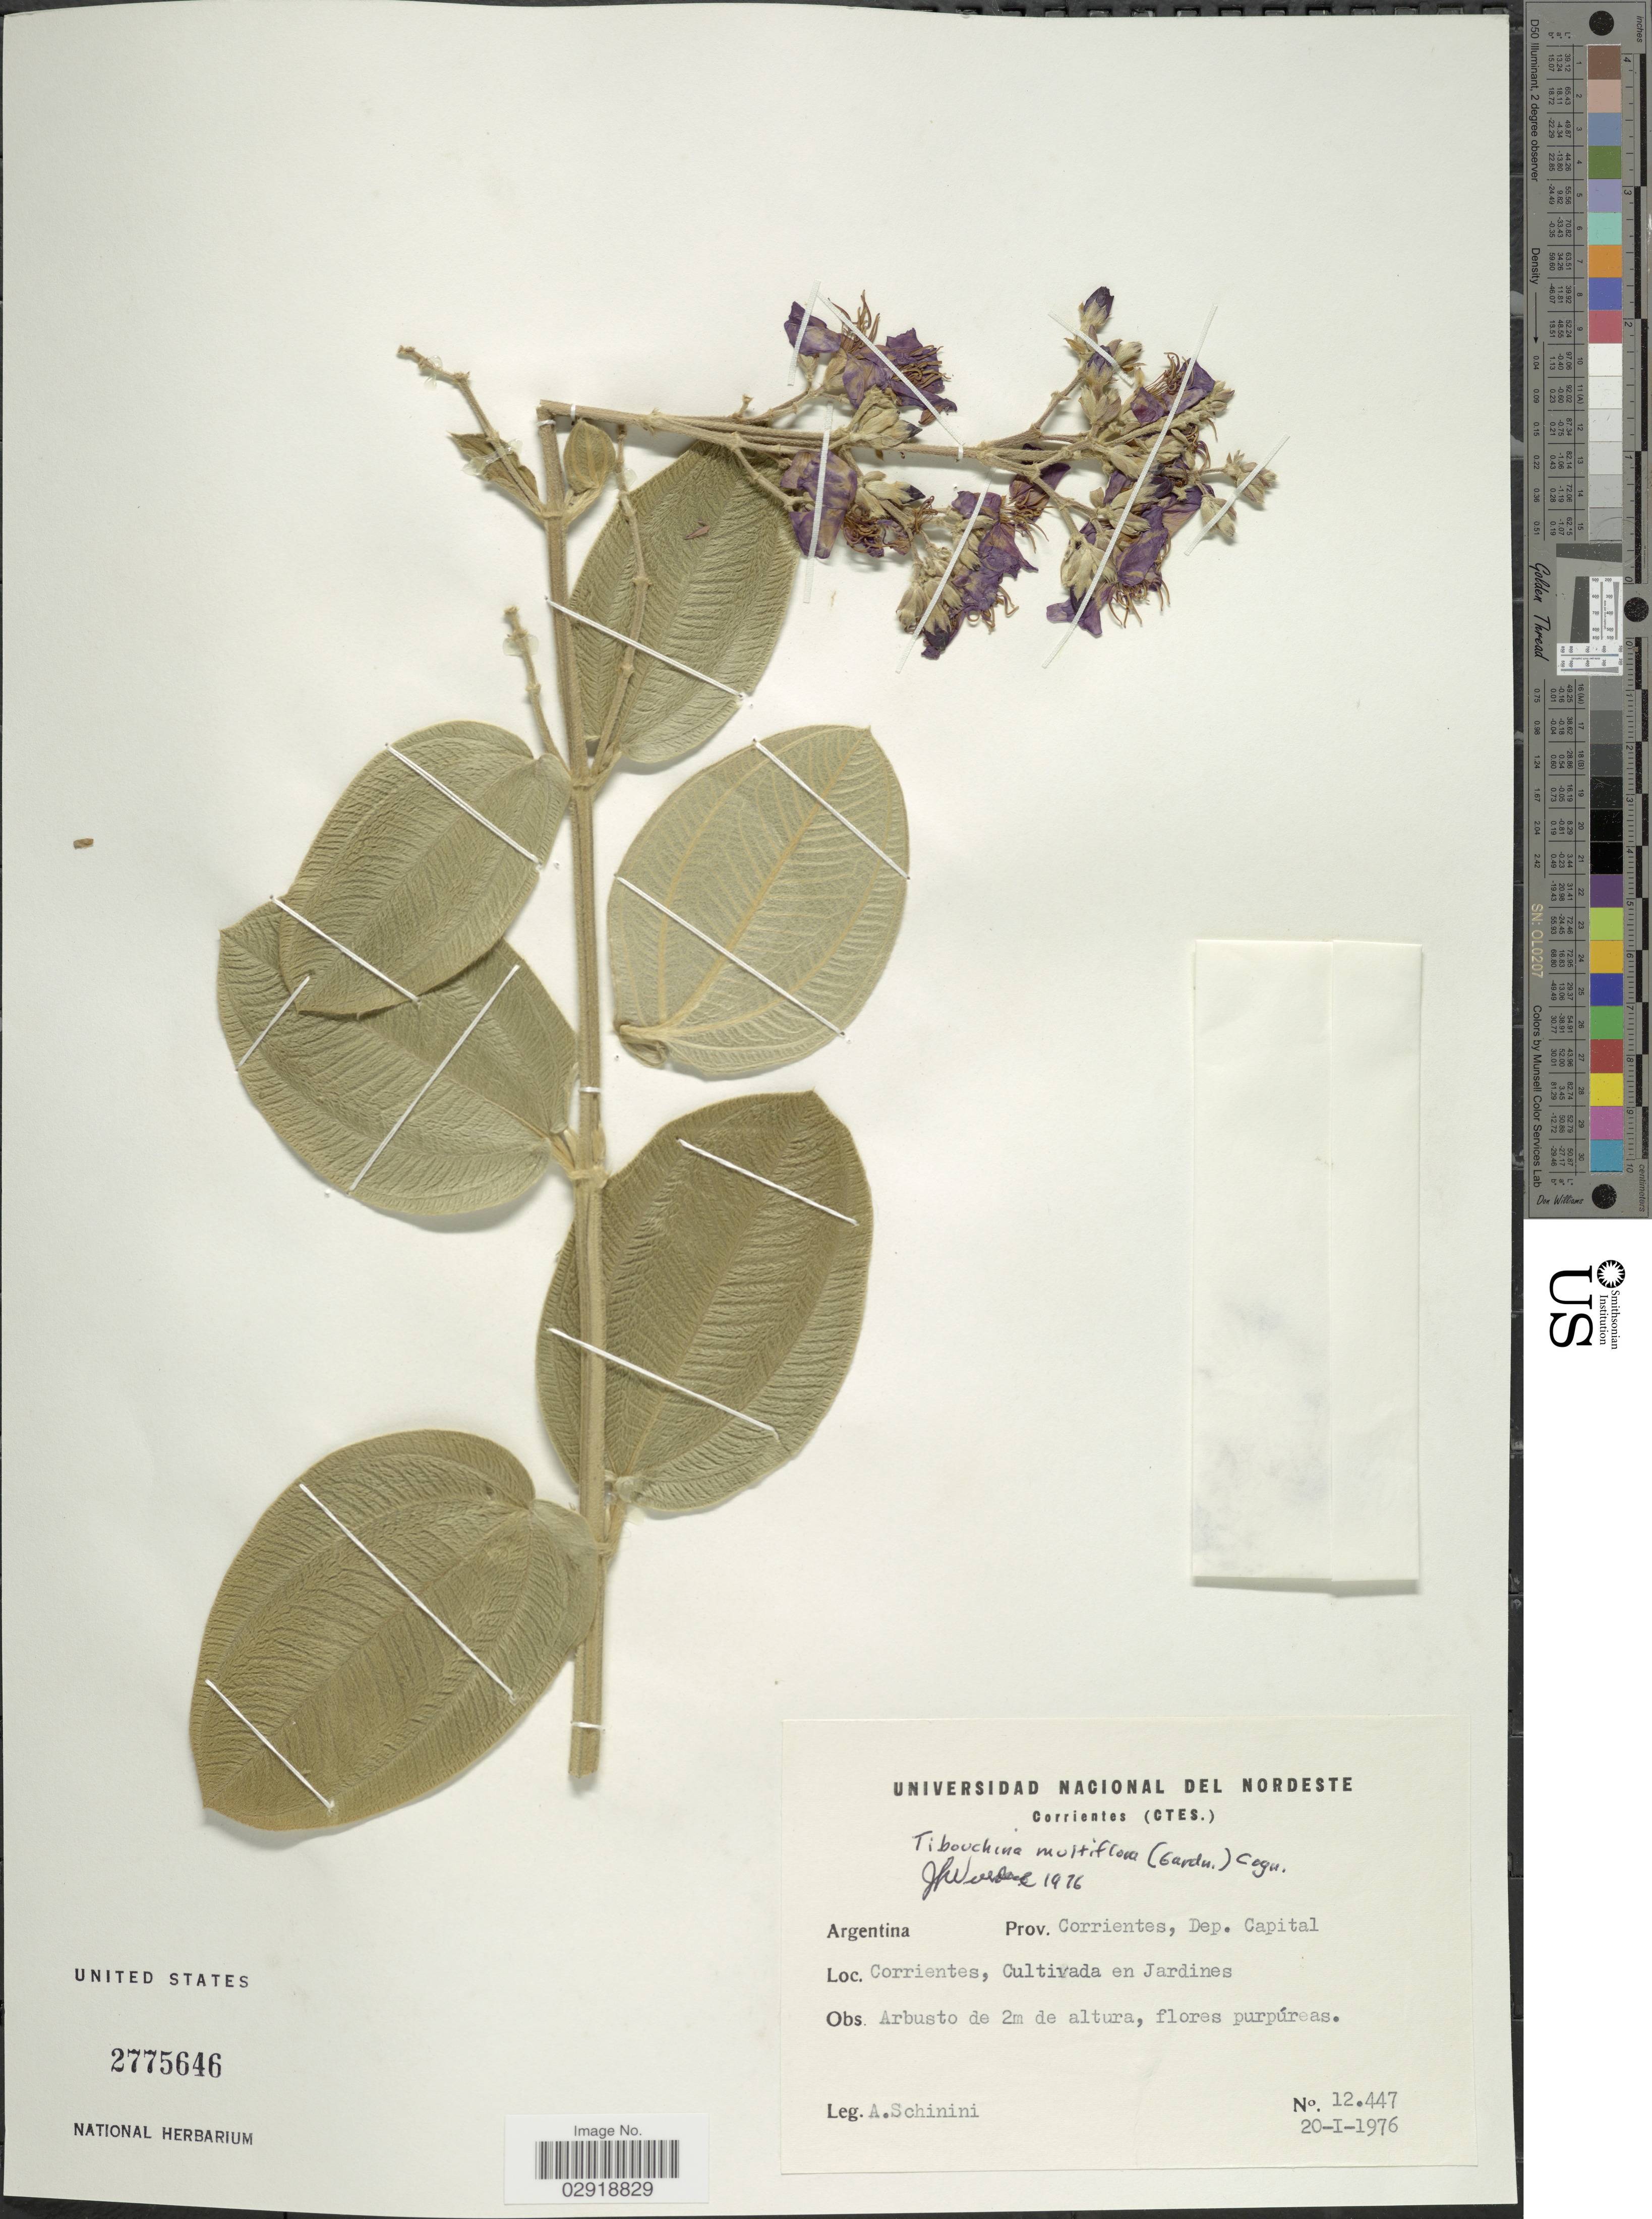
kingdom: Plantae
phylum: Tracheophyta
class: Magnoliopsida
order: Myrtales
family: Melastomataceae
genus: Pleroma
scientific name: Pleroma heteromallum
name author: (D. Don) D. Don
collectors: A. Schinini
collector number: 12447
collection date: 1976-01-20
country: Argentina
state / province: Corrientes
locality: Dep. Capital. Corrientes, Cultivada en Jardines.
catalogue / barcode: US 2775646